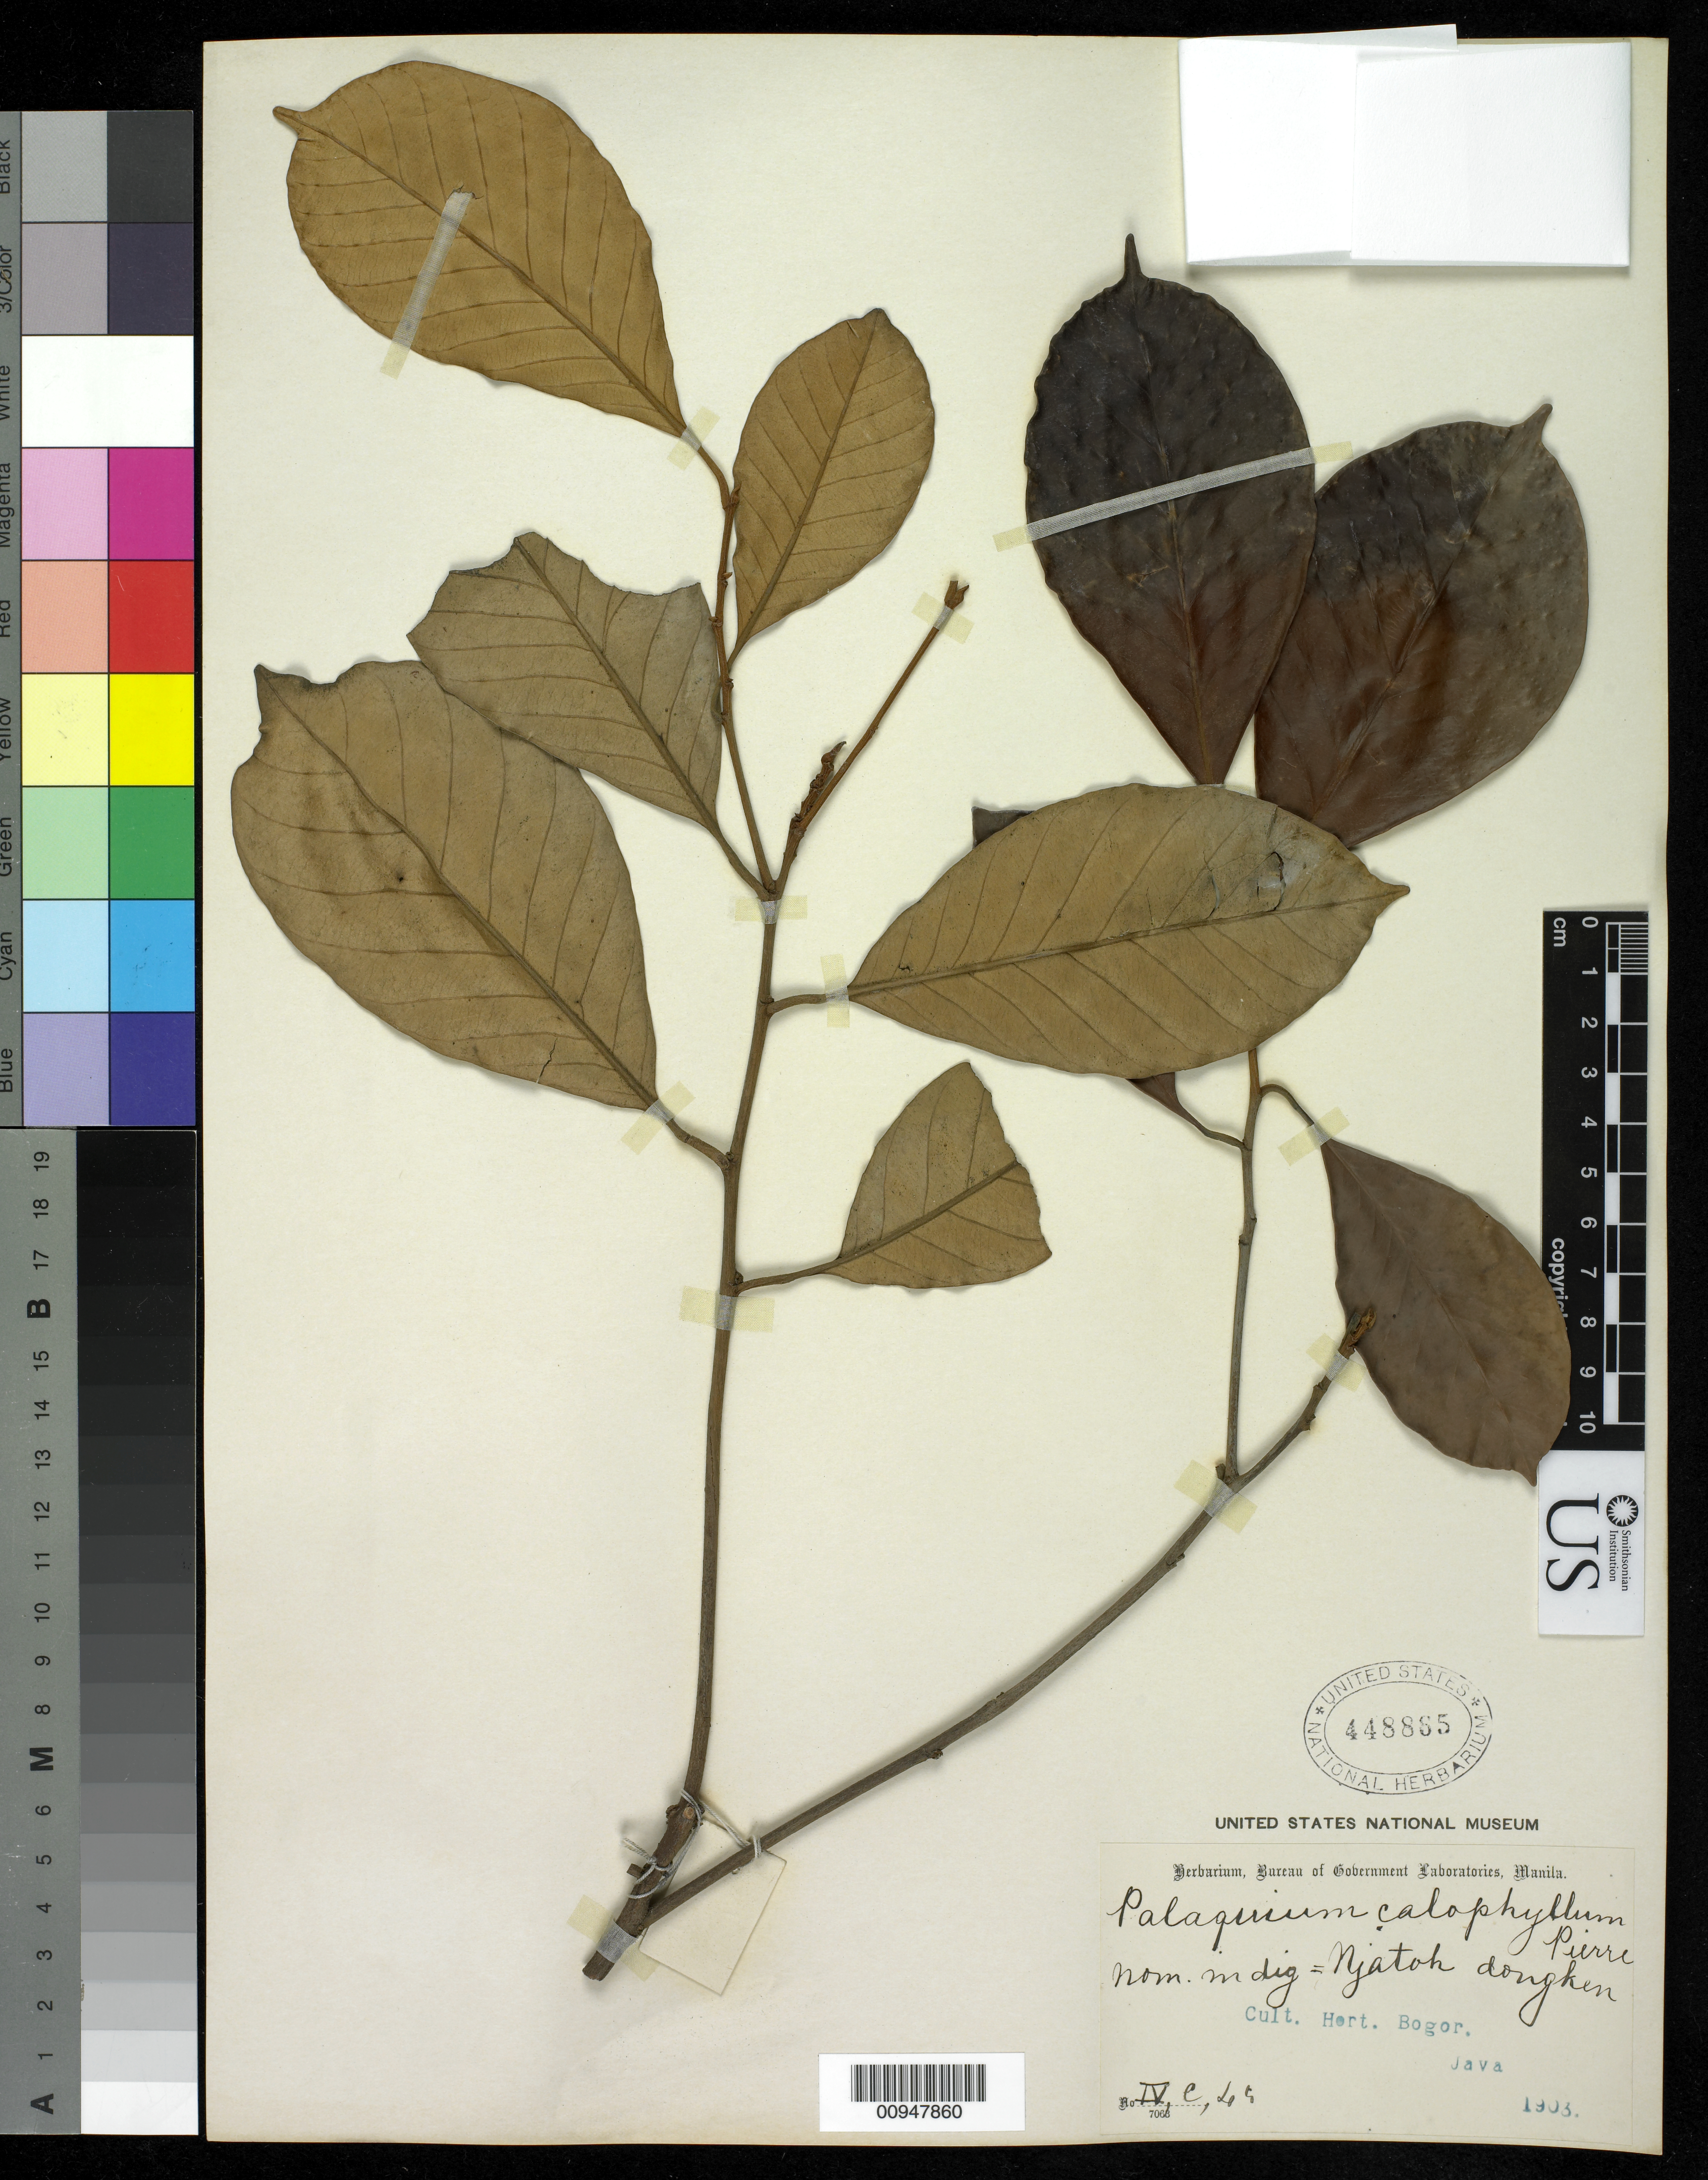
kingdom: Plantae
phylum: Tracheophyta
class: Magnoliopsida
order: Ericales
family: Sapotaceae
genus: Palaquium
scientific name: Palaquium calophyllum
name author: (Teijsm. & Binn.) Pierre ex Burck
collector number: IV C 49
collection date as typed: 1903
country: Indonesia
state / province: Java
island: Java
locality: Bogor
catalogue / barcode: US 448885